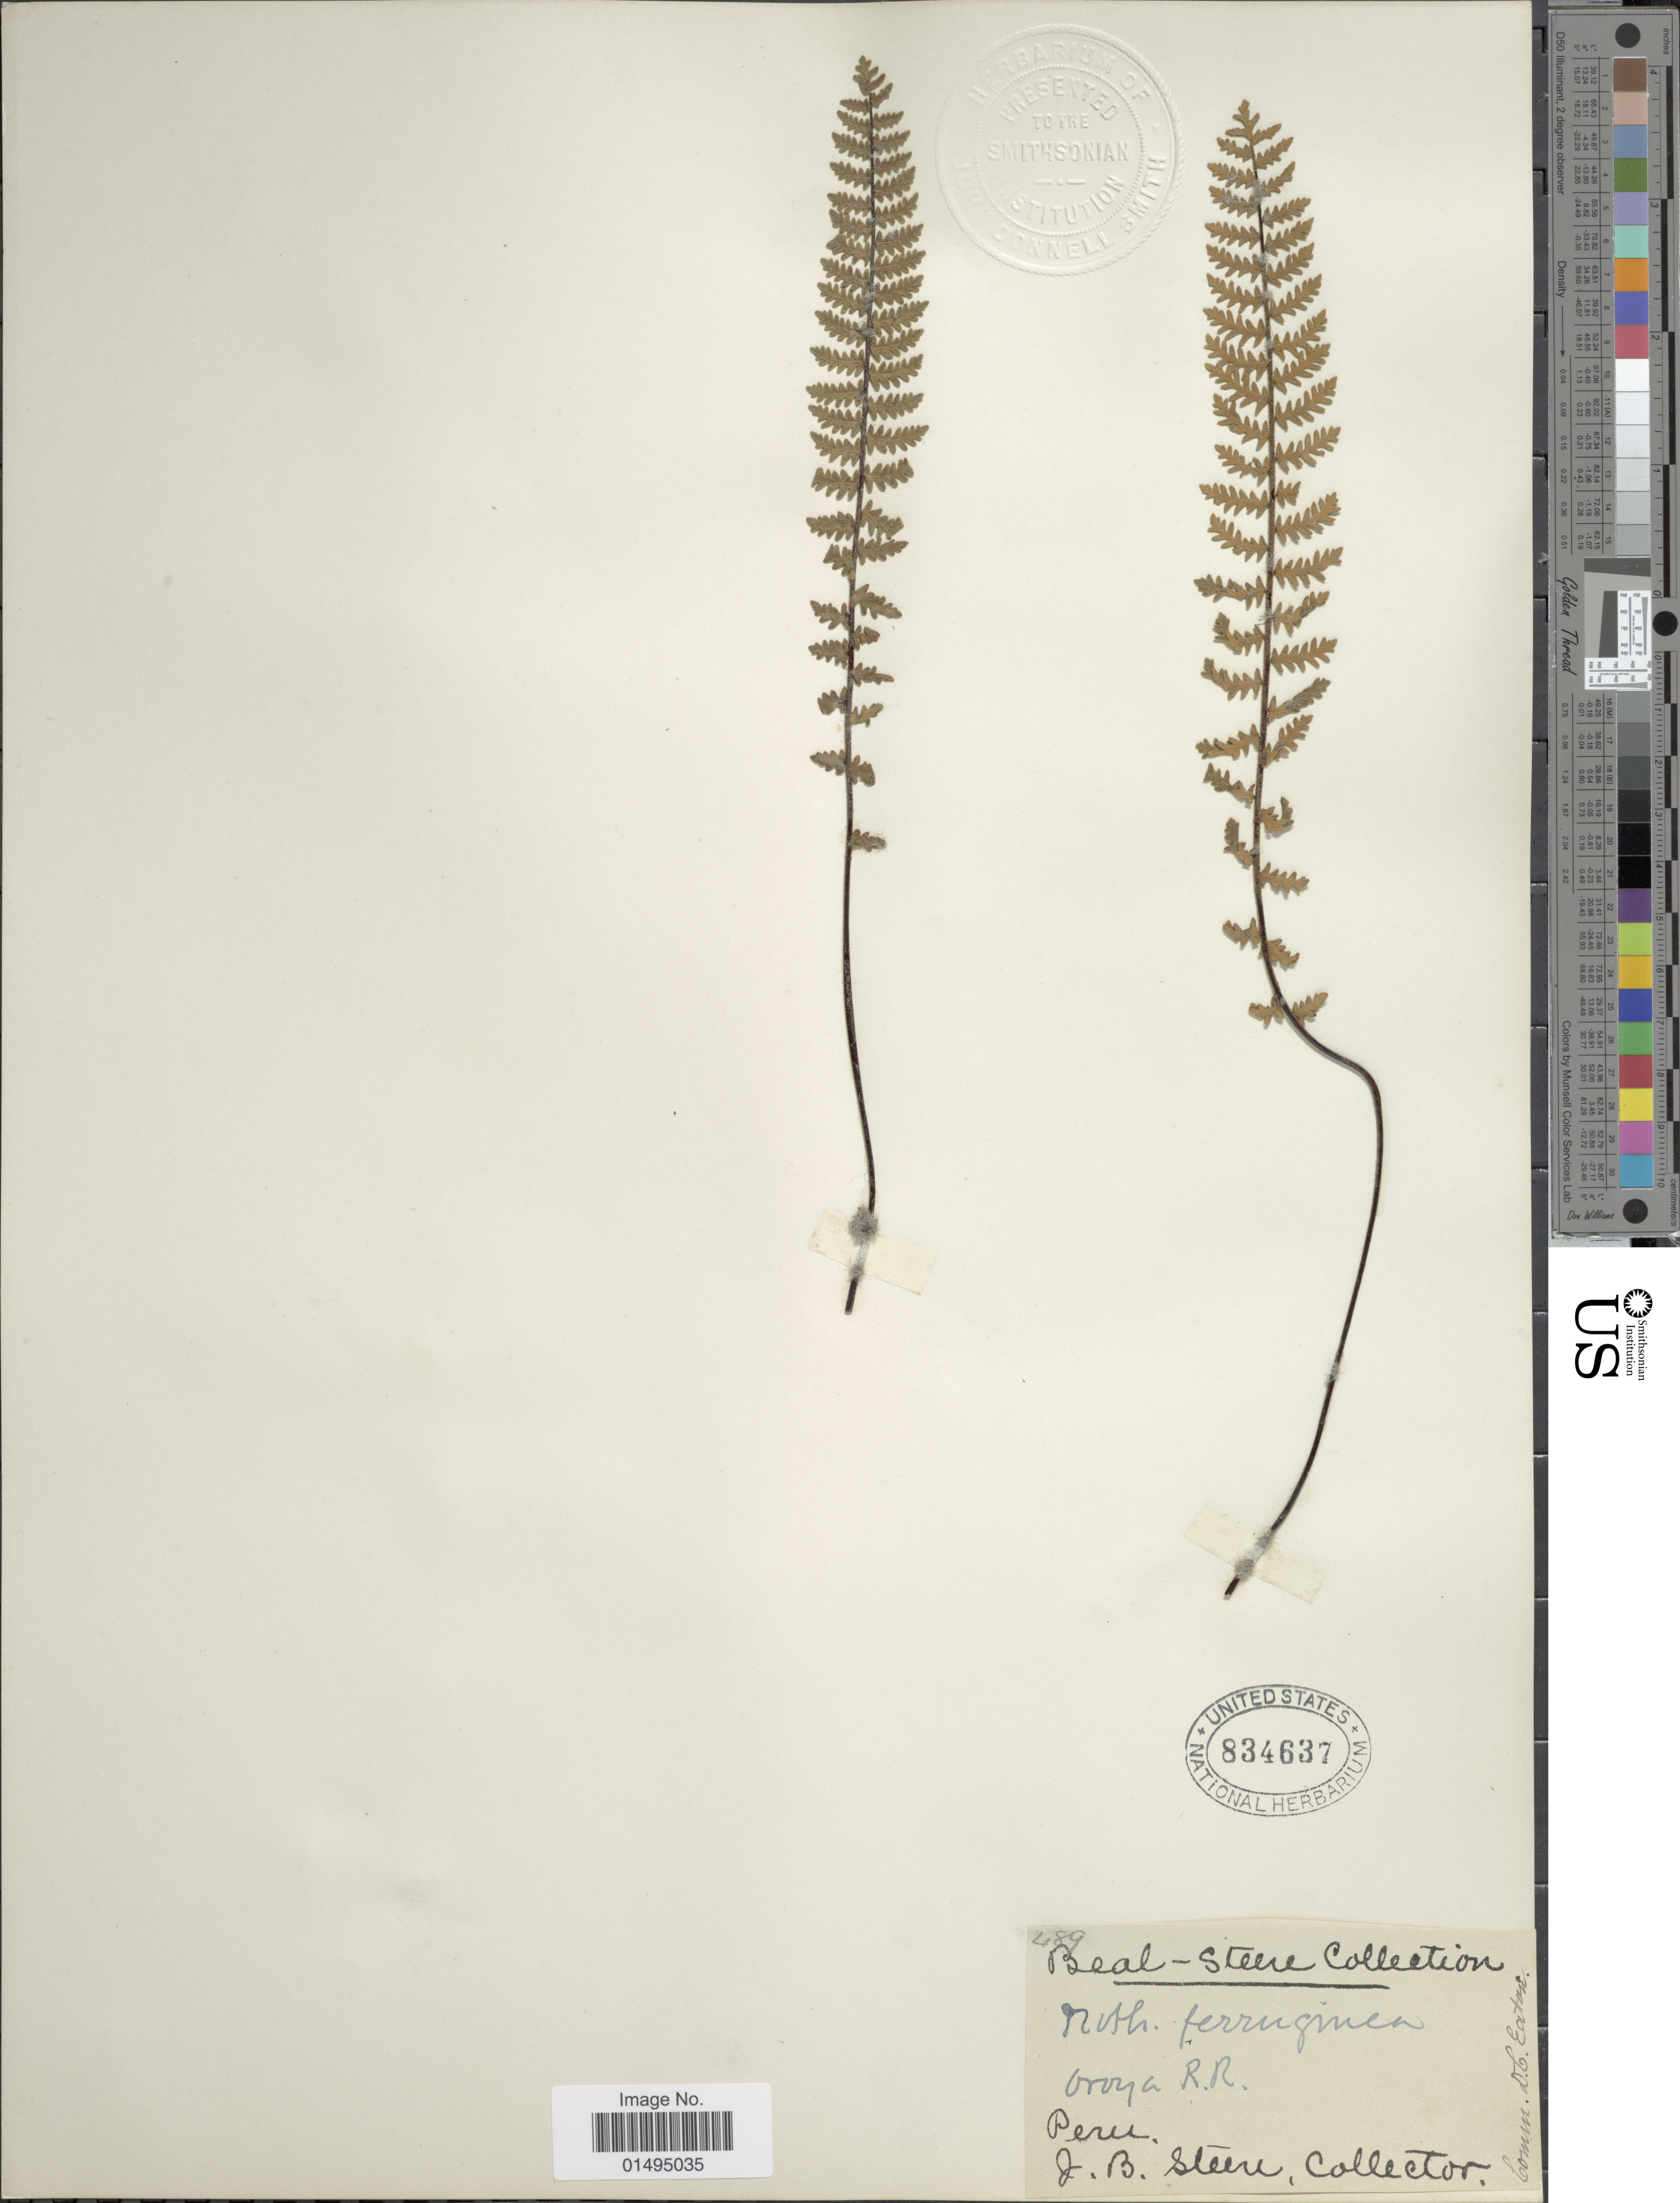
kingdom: Plantae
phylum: Tracheophyta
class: Polypodiopsida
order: Polypodiales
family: Pteridaceae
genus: Myriopteris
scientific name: Myriopteris aurea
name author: (Poir.) Grusz & Windham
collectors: J. B. Steere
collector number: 489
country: Peru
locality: Oroya R. R.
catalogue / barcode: US 834637